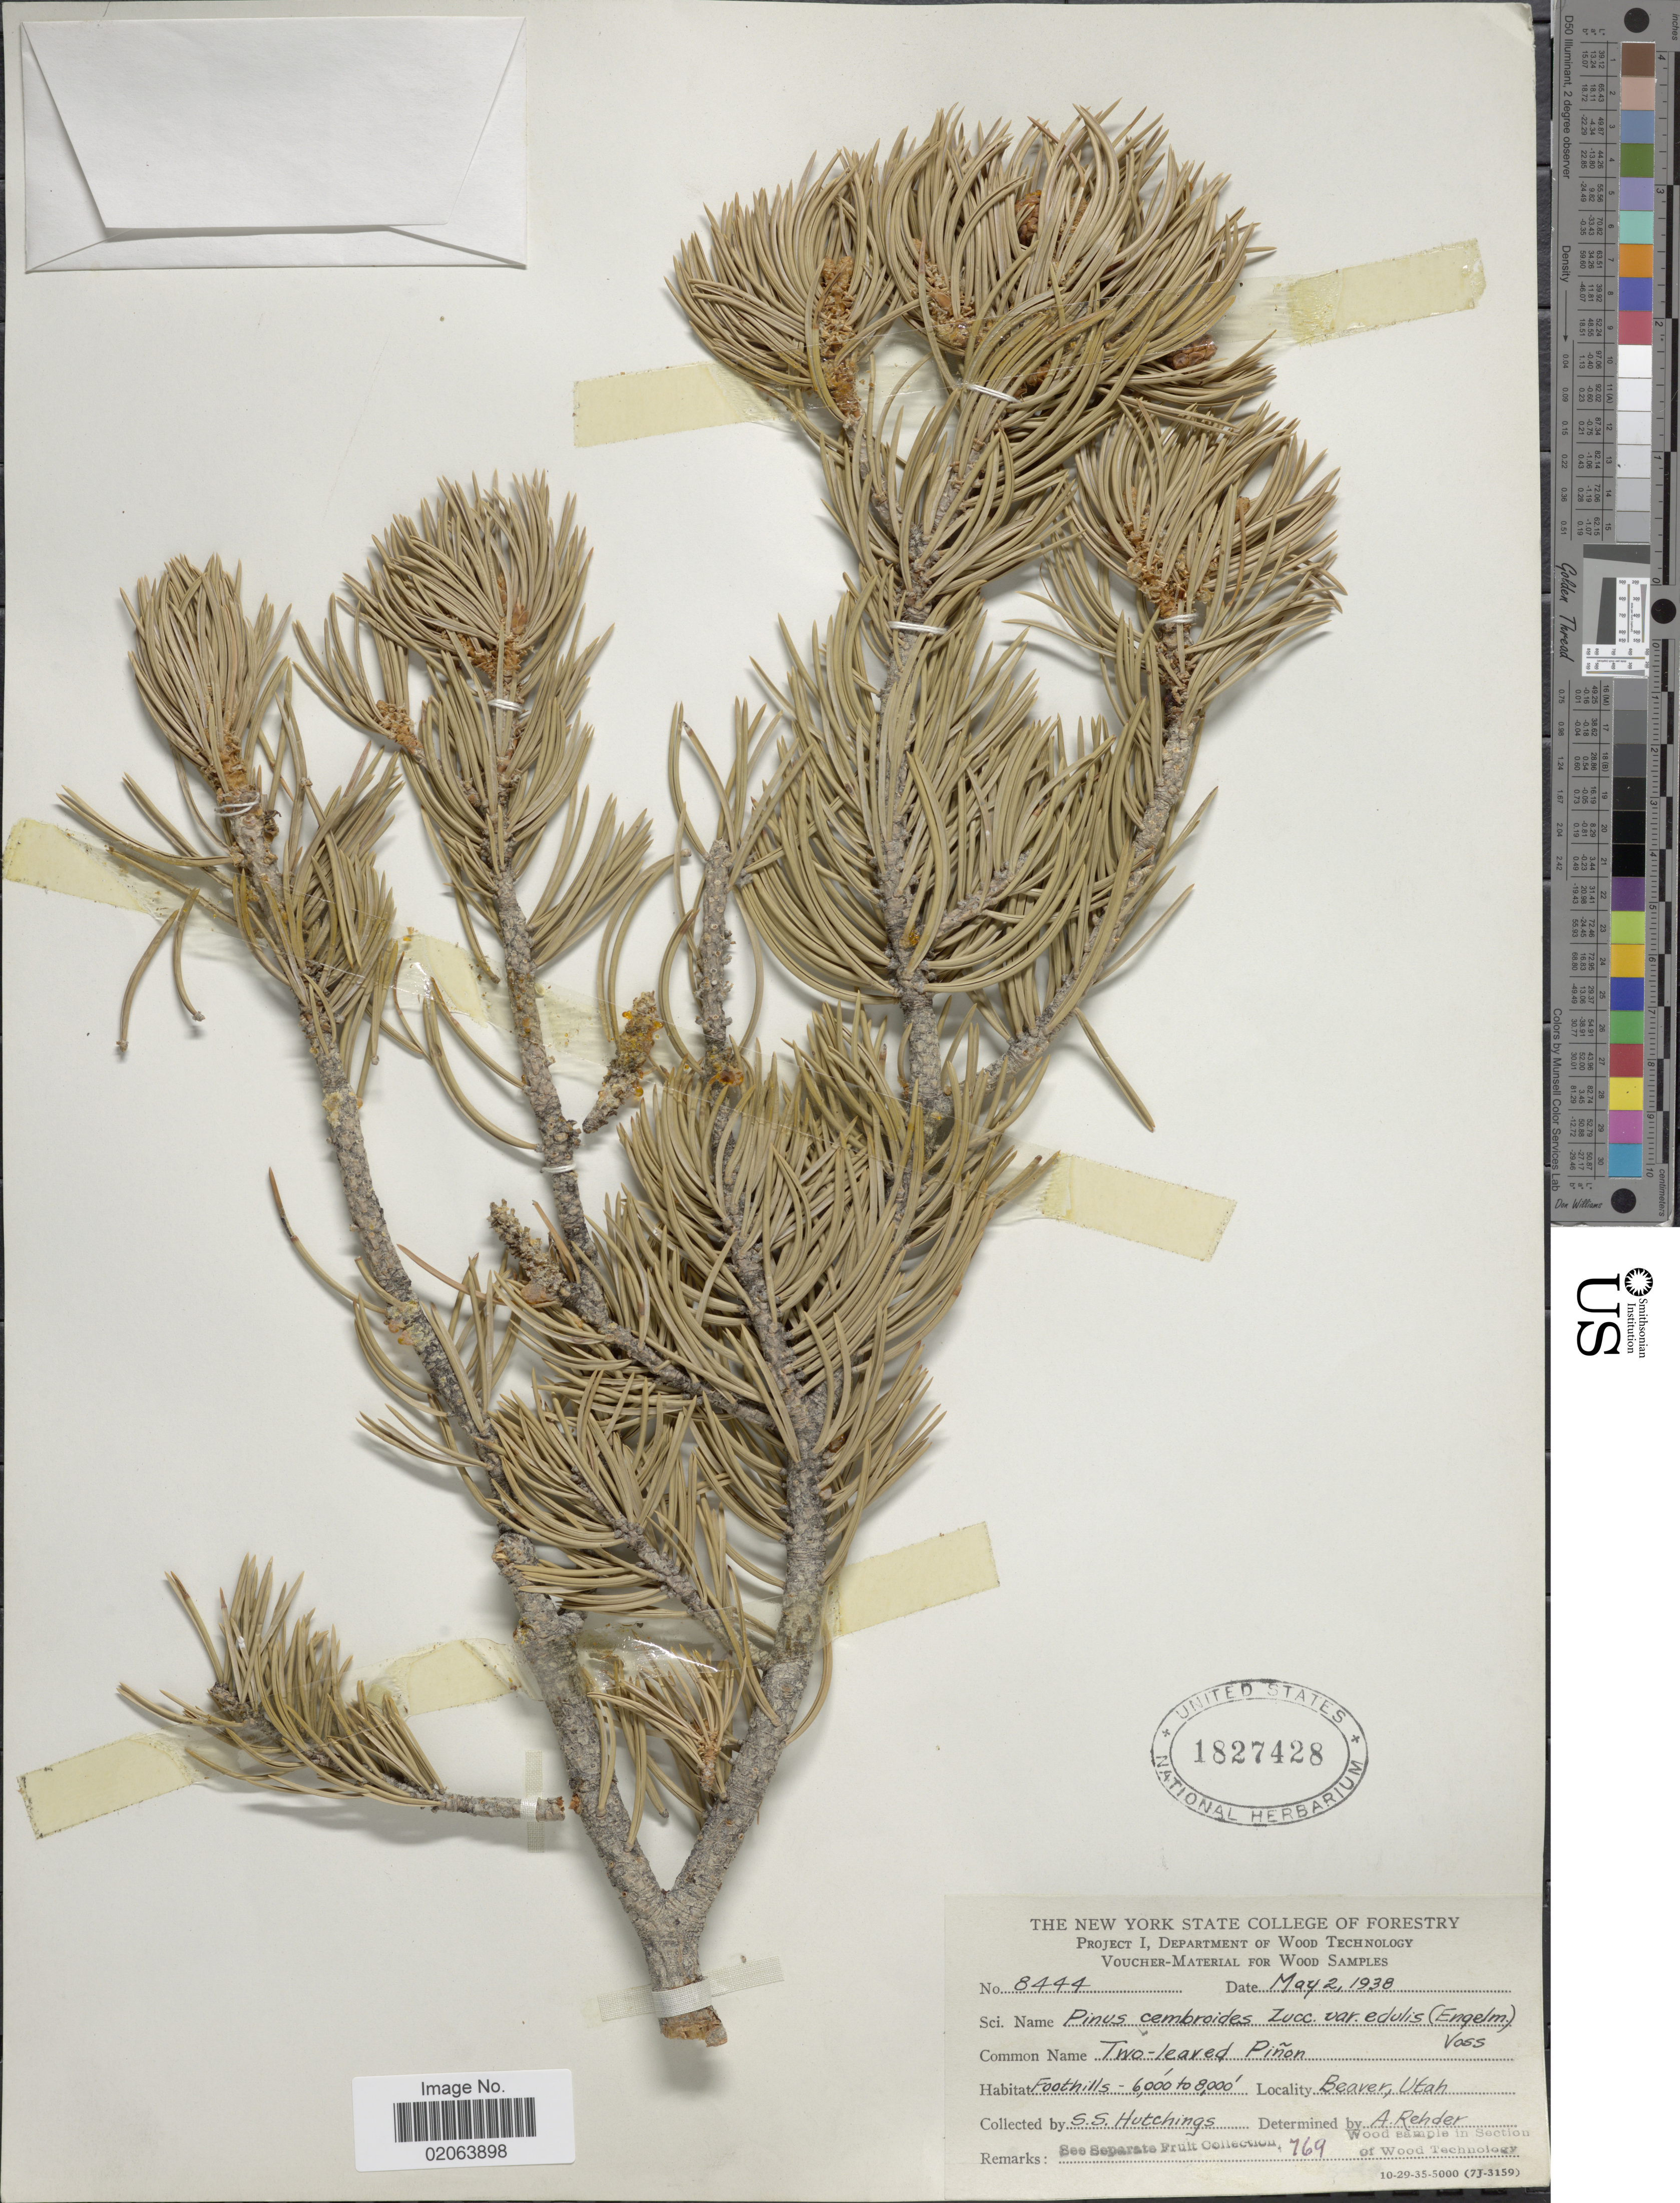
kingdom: Plantae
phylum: Tracheophyta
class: Pinopsida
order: Pinales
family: Pinaceae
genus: Pinus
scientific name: Pinus edulis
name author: Engelm.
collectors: S. Hutchings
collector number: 8444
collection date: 1938-05-02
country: United States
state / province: Utah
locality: Beaver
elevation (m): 1829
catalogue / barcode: US 1827428